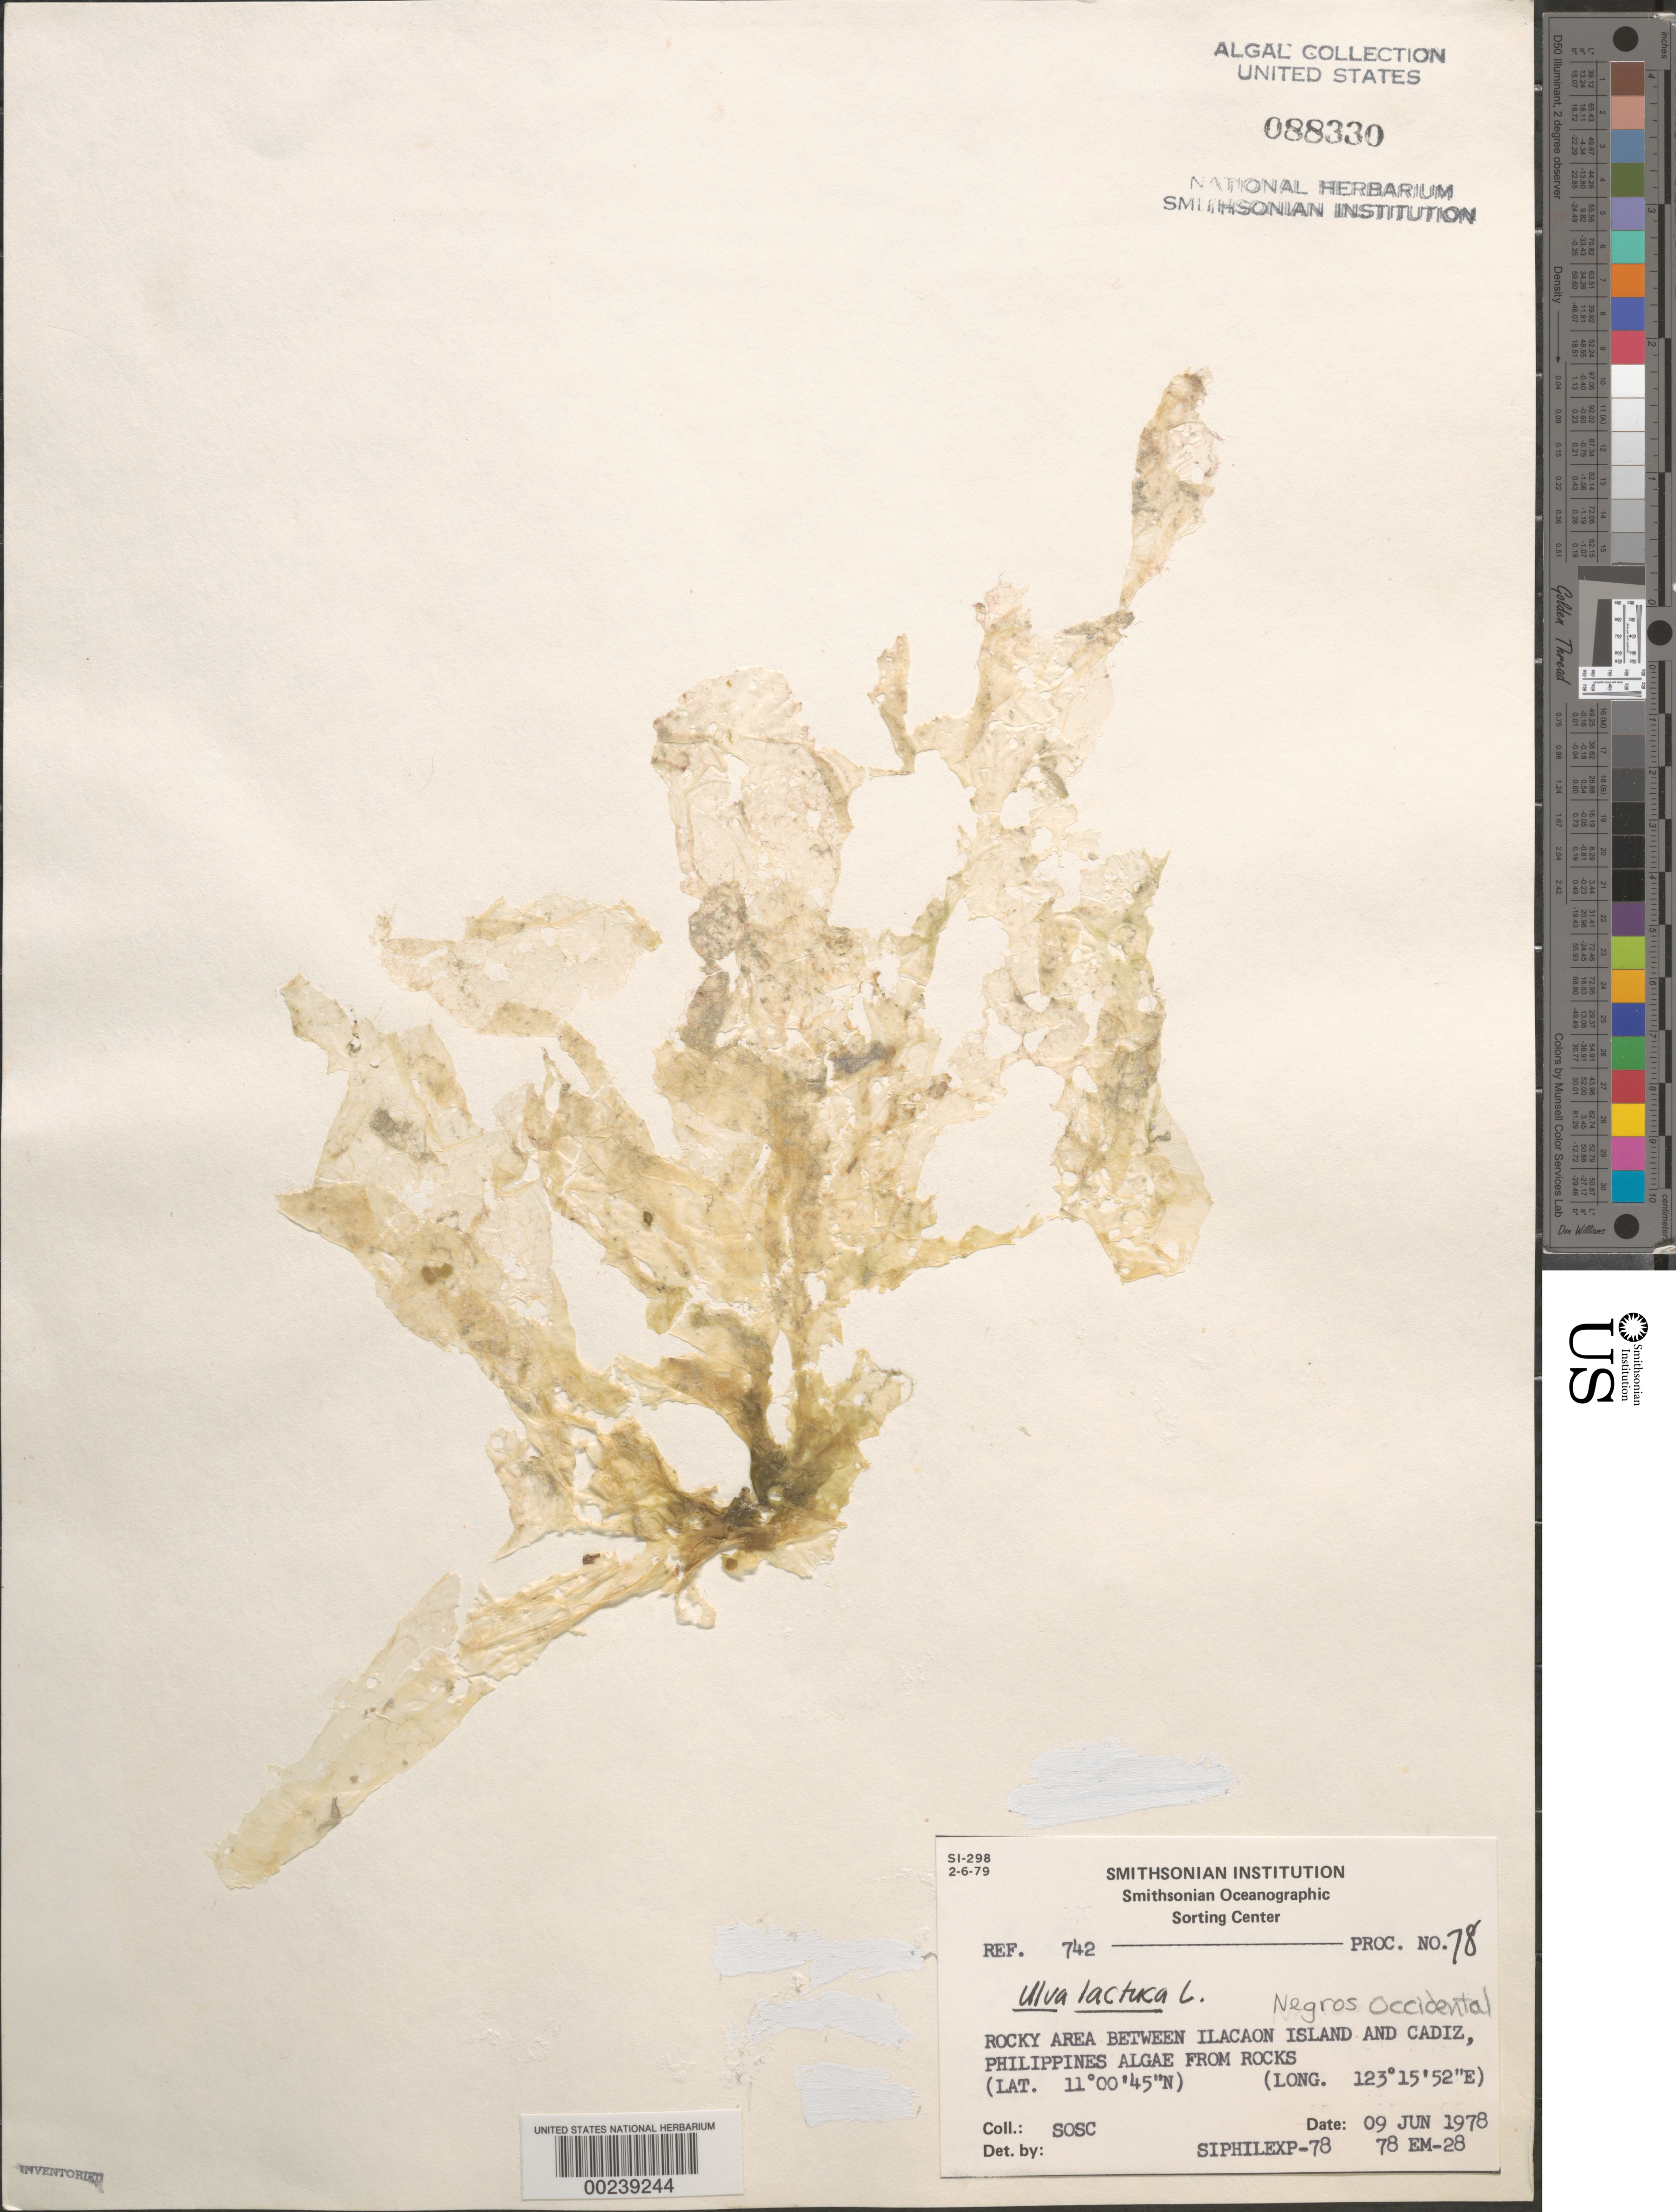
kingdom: Plantae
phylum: Chlorophyta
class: Ulvophyceae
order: Ulvales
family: Ulvaceae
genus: Ulva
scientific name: Ulva lactuca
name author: L.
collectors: SOSC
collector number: Station 78 Em-28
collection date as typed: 09 Jun 1978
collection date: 1978-06-09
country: Philippines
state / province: Western Visayas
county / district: Negros Occidental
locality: Between ilacaon island & cadiz, negros occidental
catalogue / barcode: US 88330